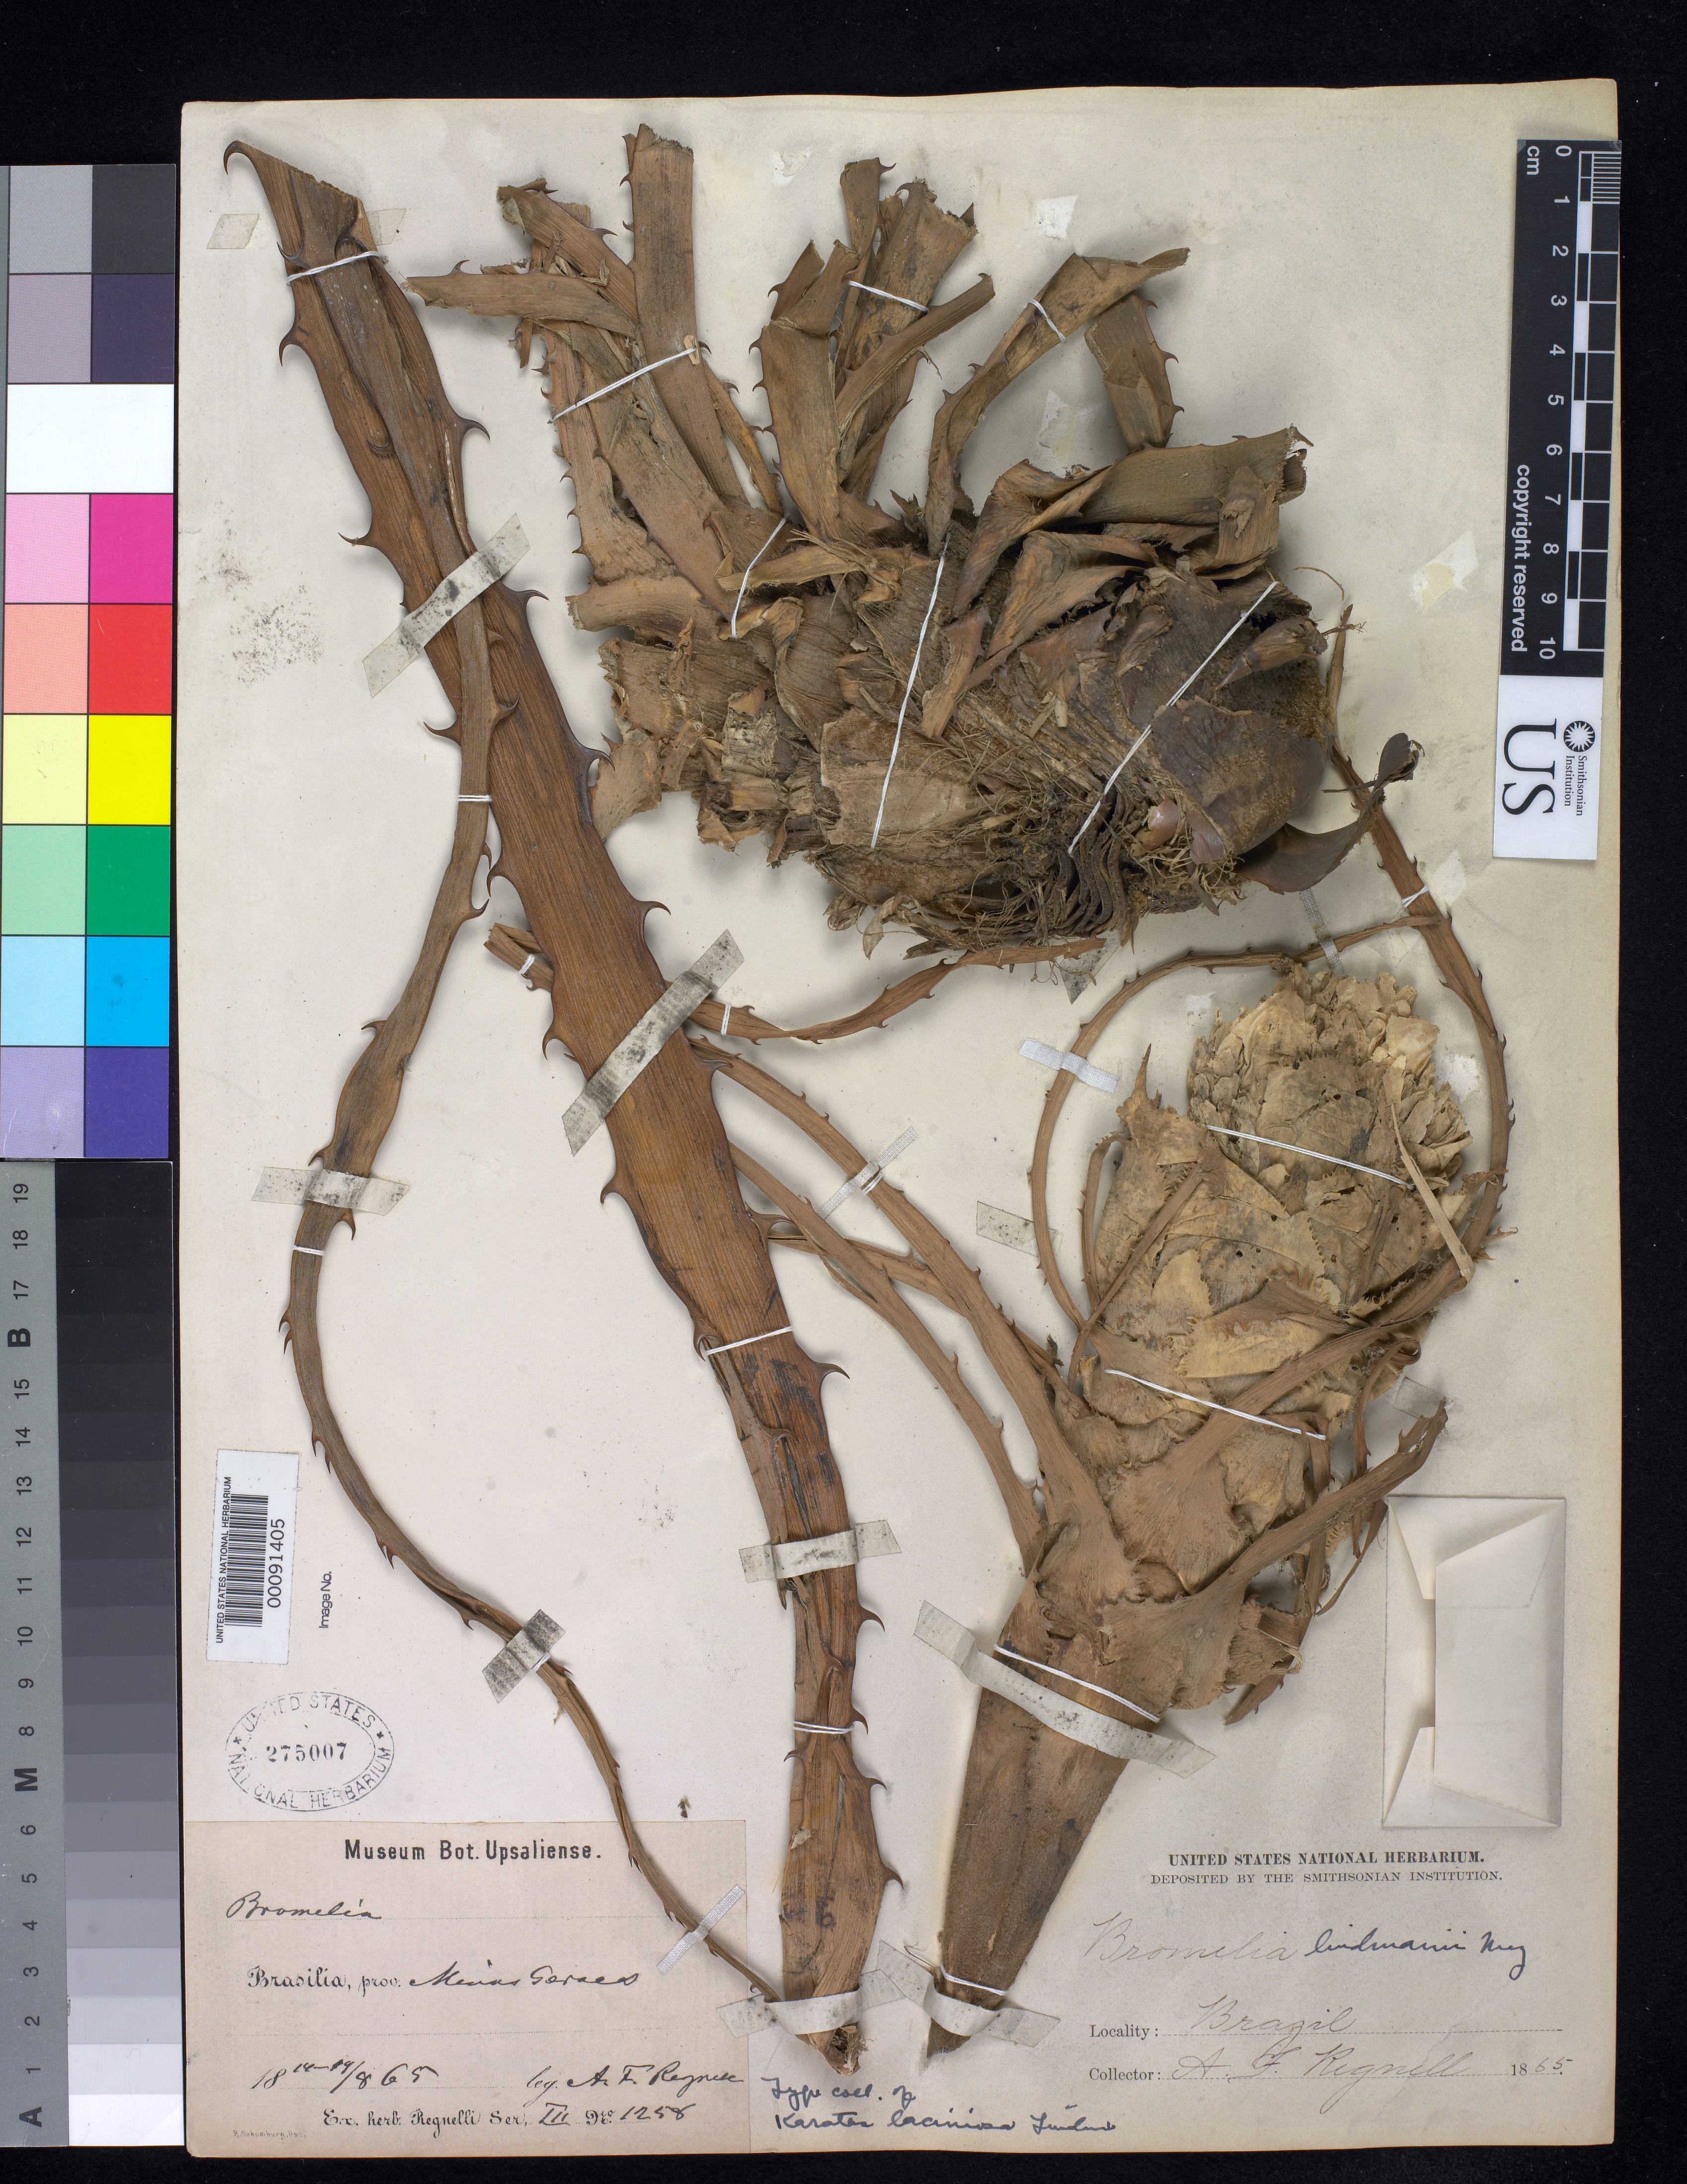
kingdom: Plantae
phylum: Tracheophyta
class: Liliopsida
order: Poales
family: Bromeliaceae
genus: Karatas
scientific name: Karatas laciniosa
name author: Lindm.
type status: Type Collection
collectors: A. F. Regnell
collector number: III 1258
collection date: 1865-11-18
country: Brazil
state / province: Minas Gerais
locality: inter Sta Rosa (Sapucany) et Alfenes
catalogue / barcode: US 275007